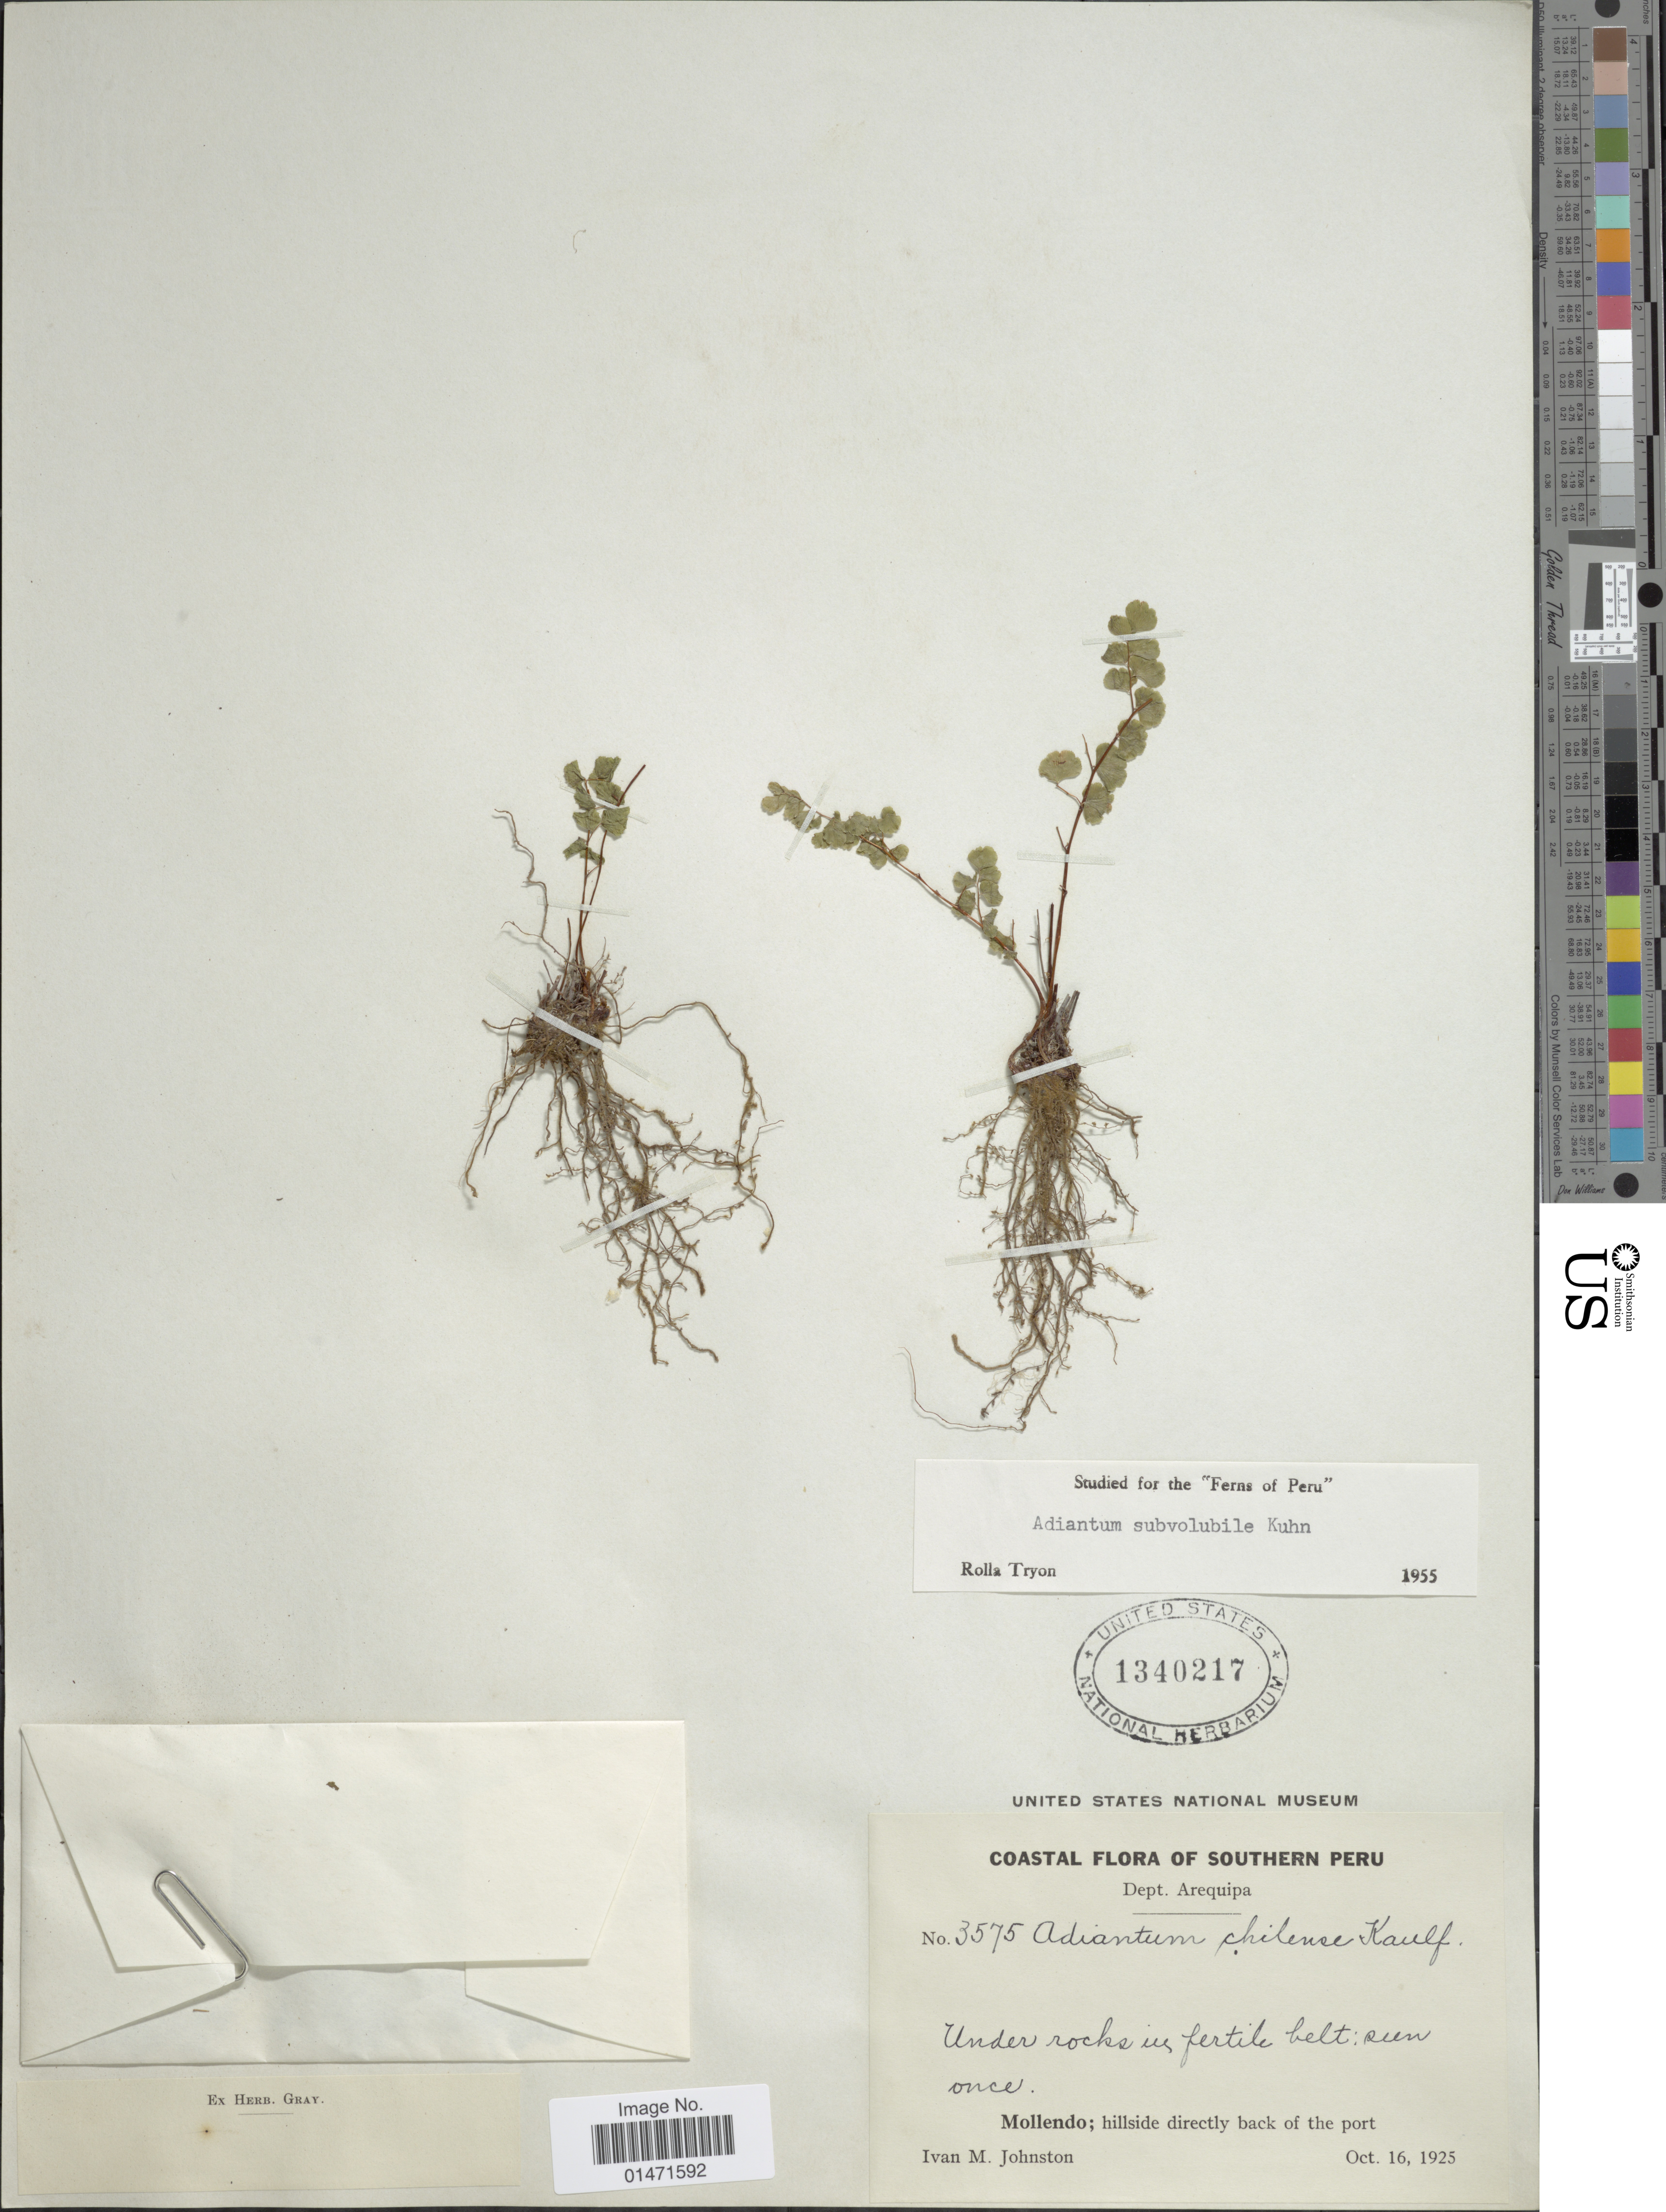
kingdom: Plantae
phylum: Tracheophyta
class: Polypodiopsida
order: Polypodiales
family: Pteridaceae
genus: Adiantum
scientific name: Adiantum subvolubile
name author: Mett. ex Kuhn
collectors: I.M. Johnston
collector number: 3575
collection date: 1925-10-16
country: Peru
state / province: Arequipa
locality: Mollendo; hillside directly back of the port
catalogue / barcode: US 1340217